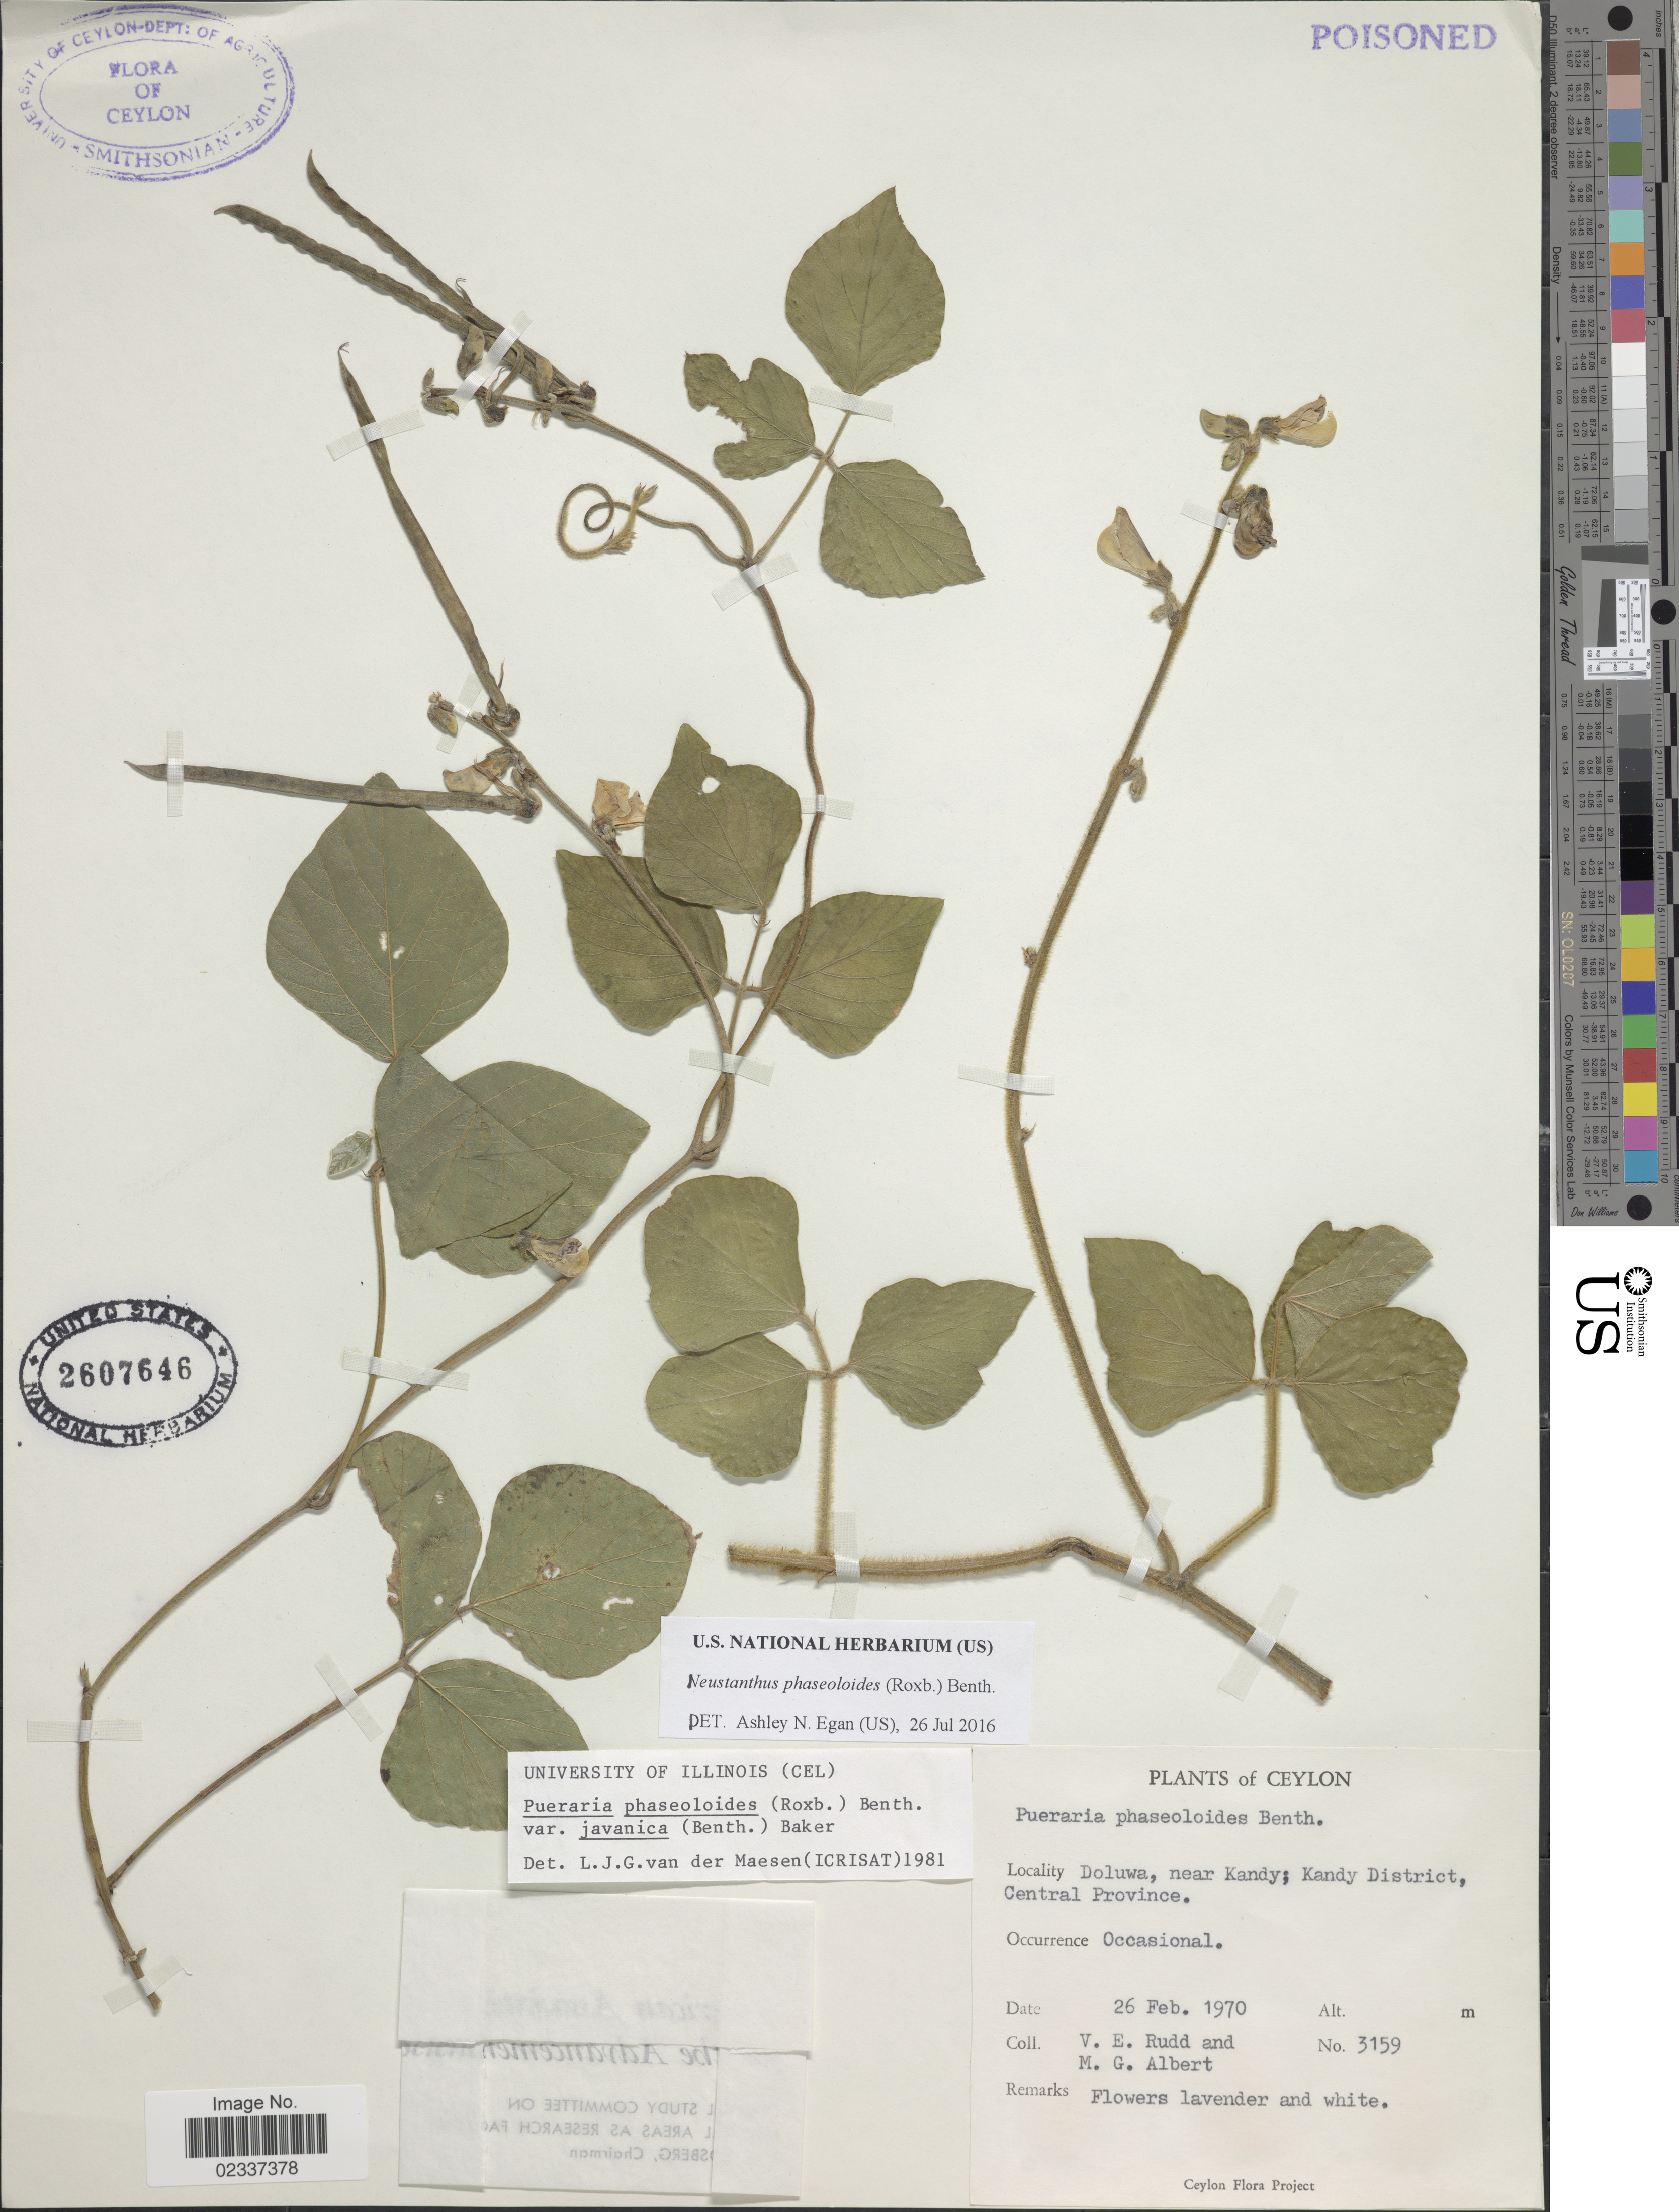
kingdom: Plantae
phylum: Tracheophyta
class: Magnoliopsida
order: Fabales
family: Fabaceae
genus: Neustanthus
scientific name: Neustanthus phaseoloides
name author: (Roxb.) Benth.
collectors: V. E. Rudd & M. G. Albert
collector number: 3159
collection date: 1970-02-26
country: Sri Lanka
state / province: Central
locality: Doluwa, near Kandy, Kandy District, Central Province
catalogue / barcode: US 2607646